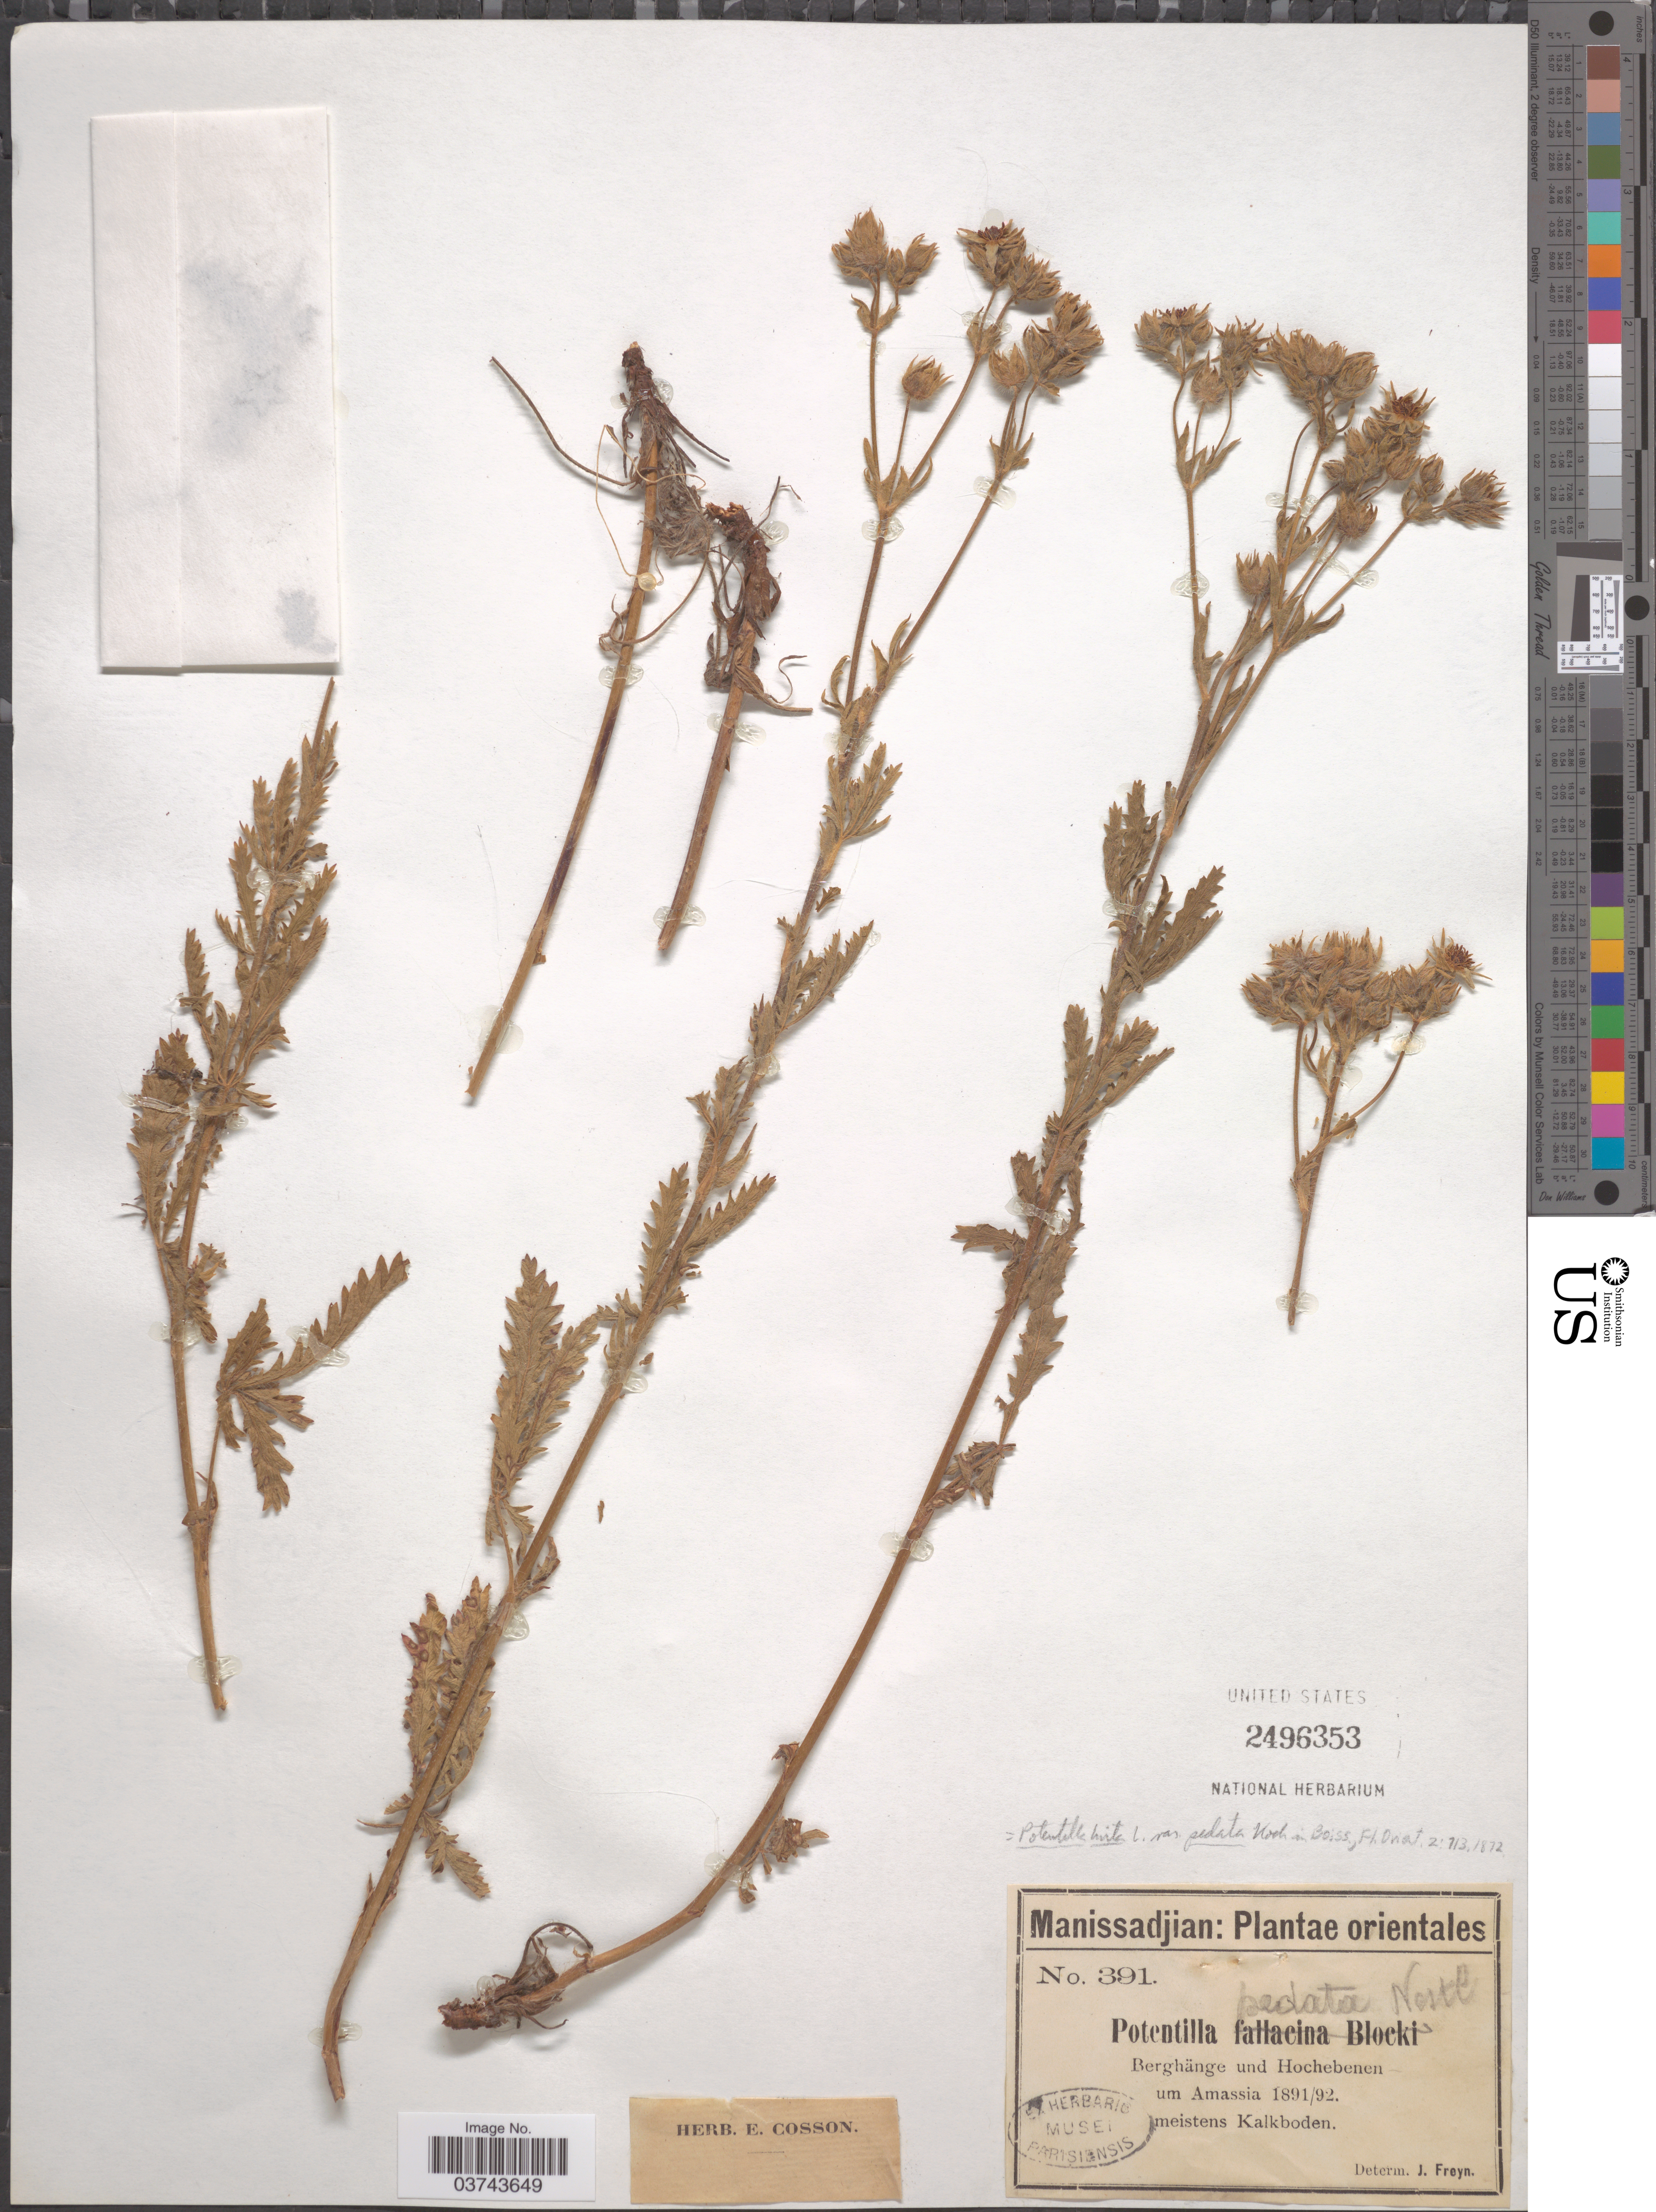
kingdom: Plantae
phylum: Tracheophyta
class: Magnoliopsida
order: Rosales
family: Rosaceae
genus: Potentilla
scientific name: Potentilla hirta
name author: L.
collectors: -. Manissadjian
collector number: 391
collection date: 1891/1892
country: Turkey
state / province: Amasya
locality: Orientales. Berghänge und Hochebenen um Amassia meistens Kalkboden.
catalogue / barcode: US 2496353